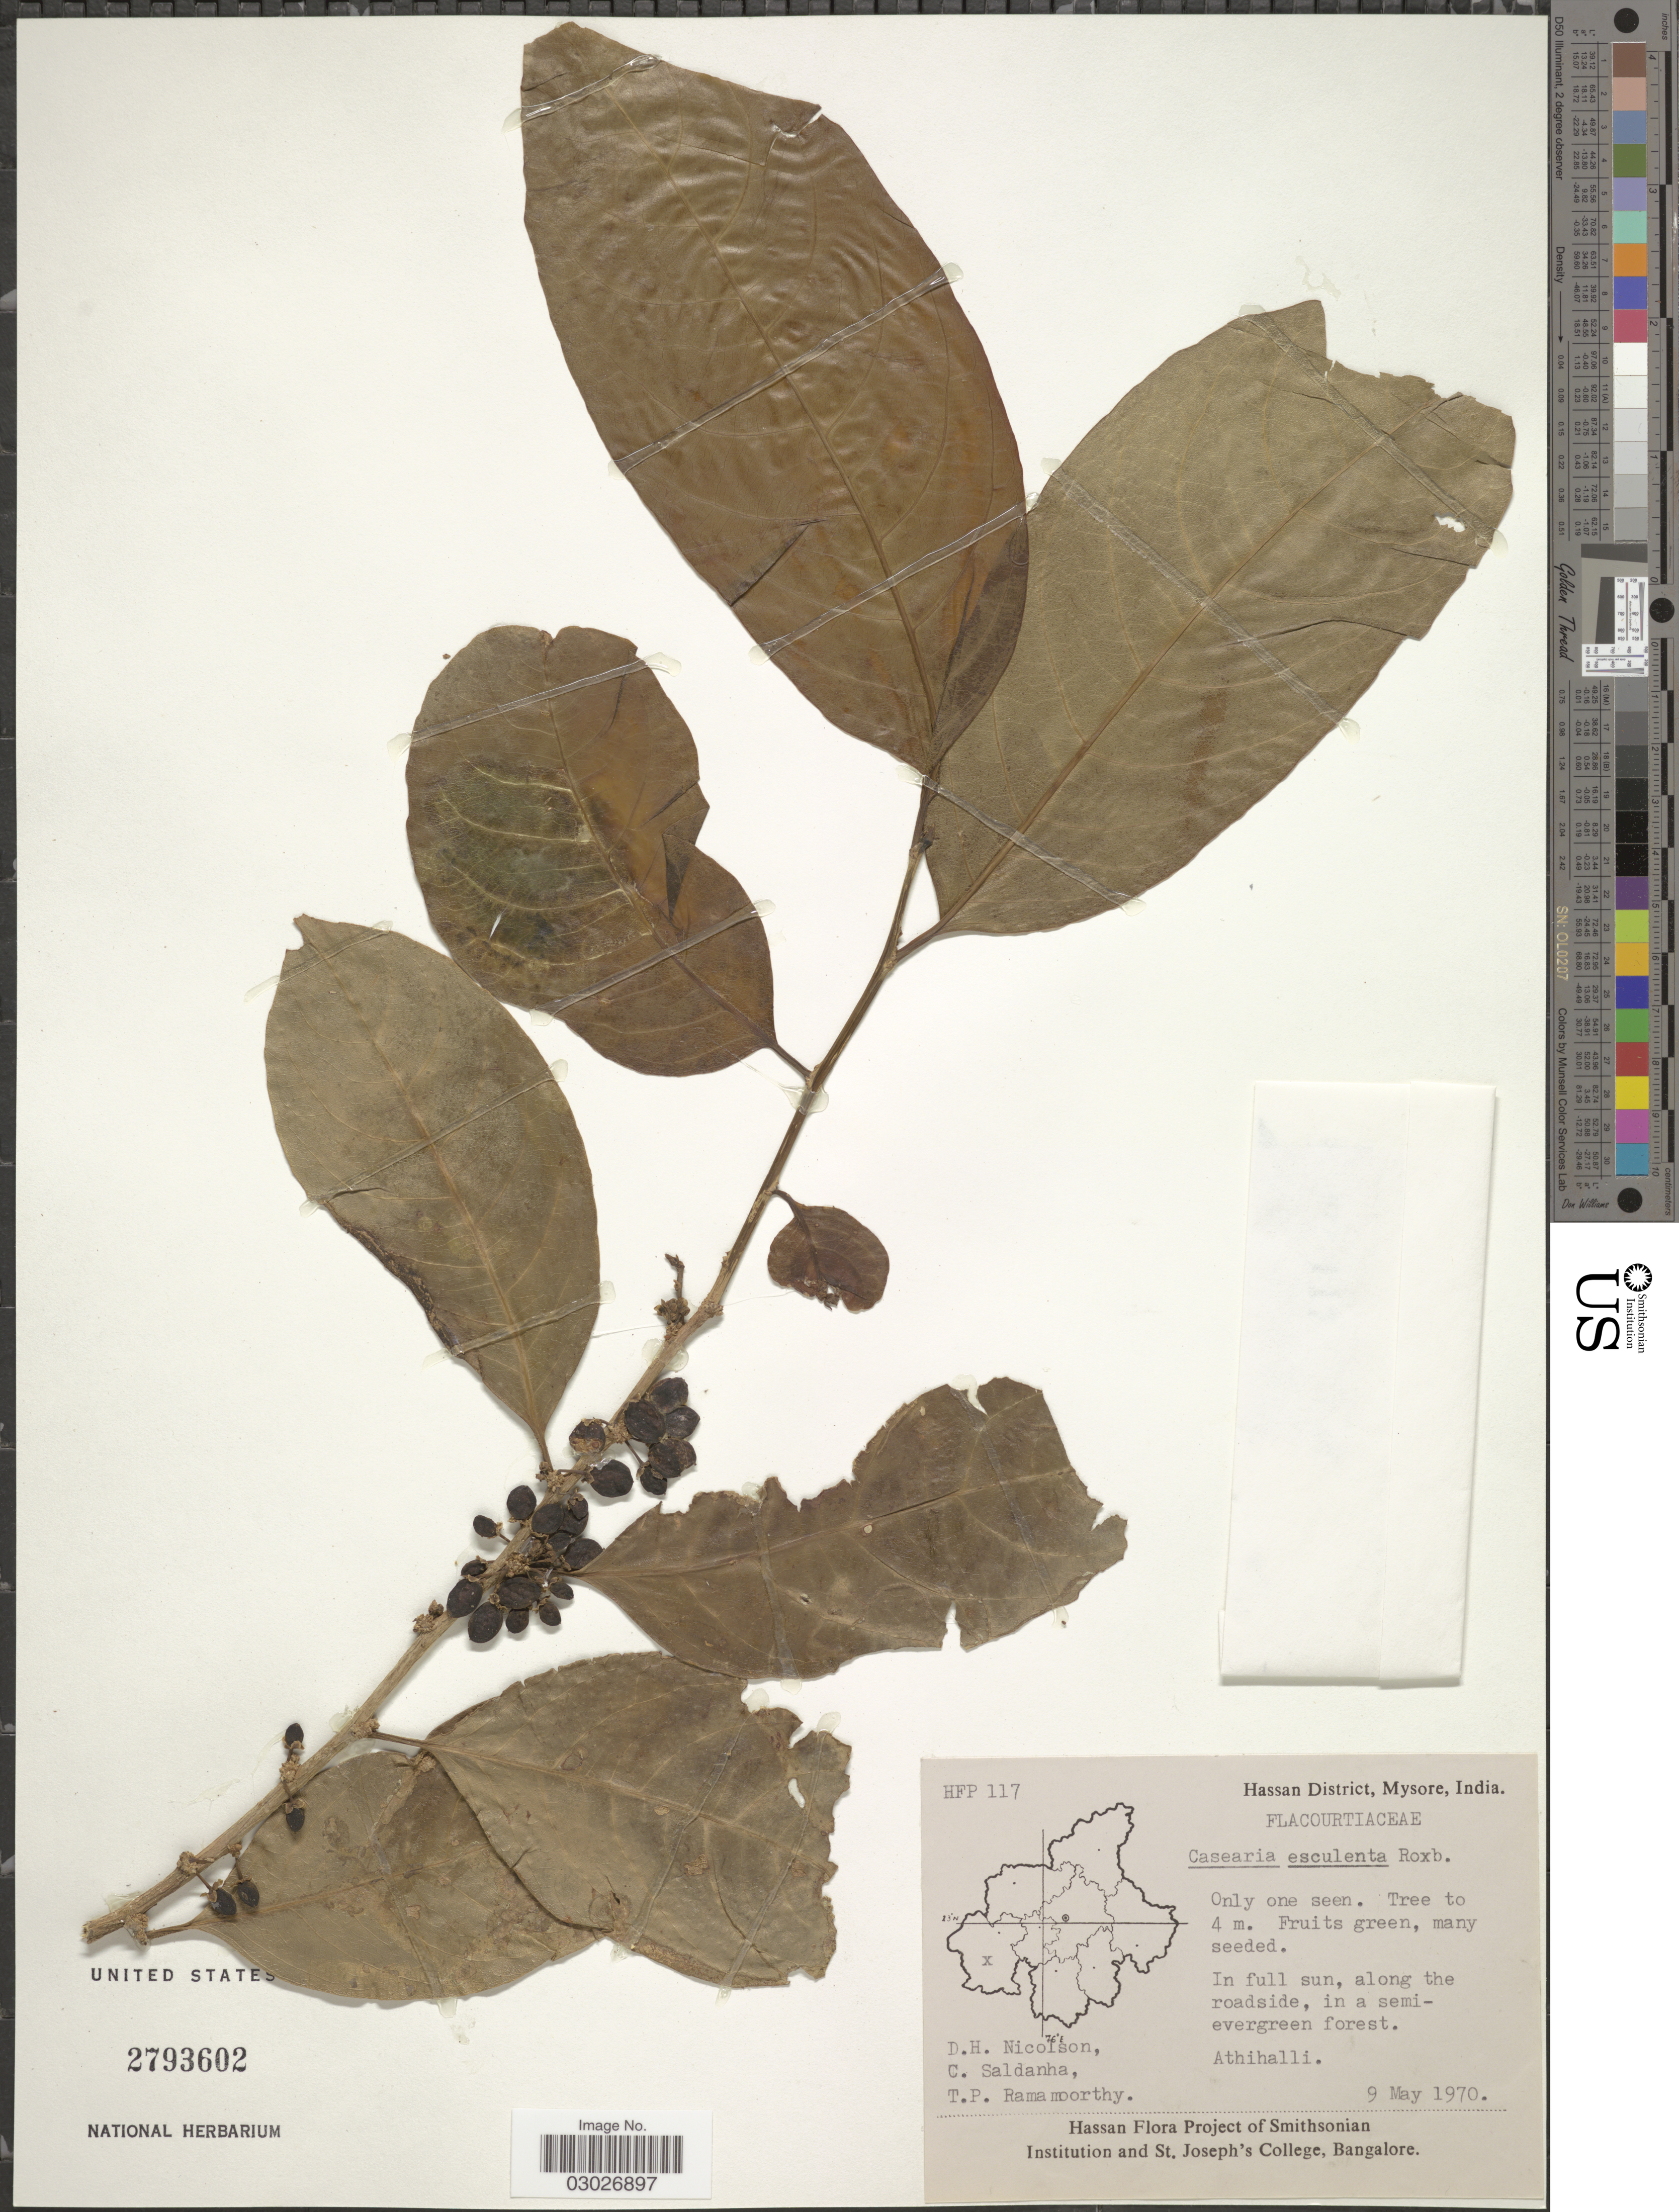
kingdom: Plantae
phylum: Tracheophyta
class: Magnoliopsida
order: Malpighiales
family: Salicaceae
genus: Casearia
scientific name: Casearia esculenta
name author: Roxb.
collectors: D. H. Nicolson, C. Saldanha & T. P. Ramamoorthy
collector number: HFP117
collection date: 1970-05-09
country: India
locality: Hassan District, Mysore. Along the roadside. Athihalli.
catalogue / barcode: US 2793602